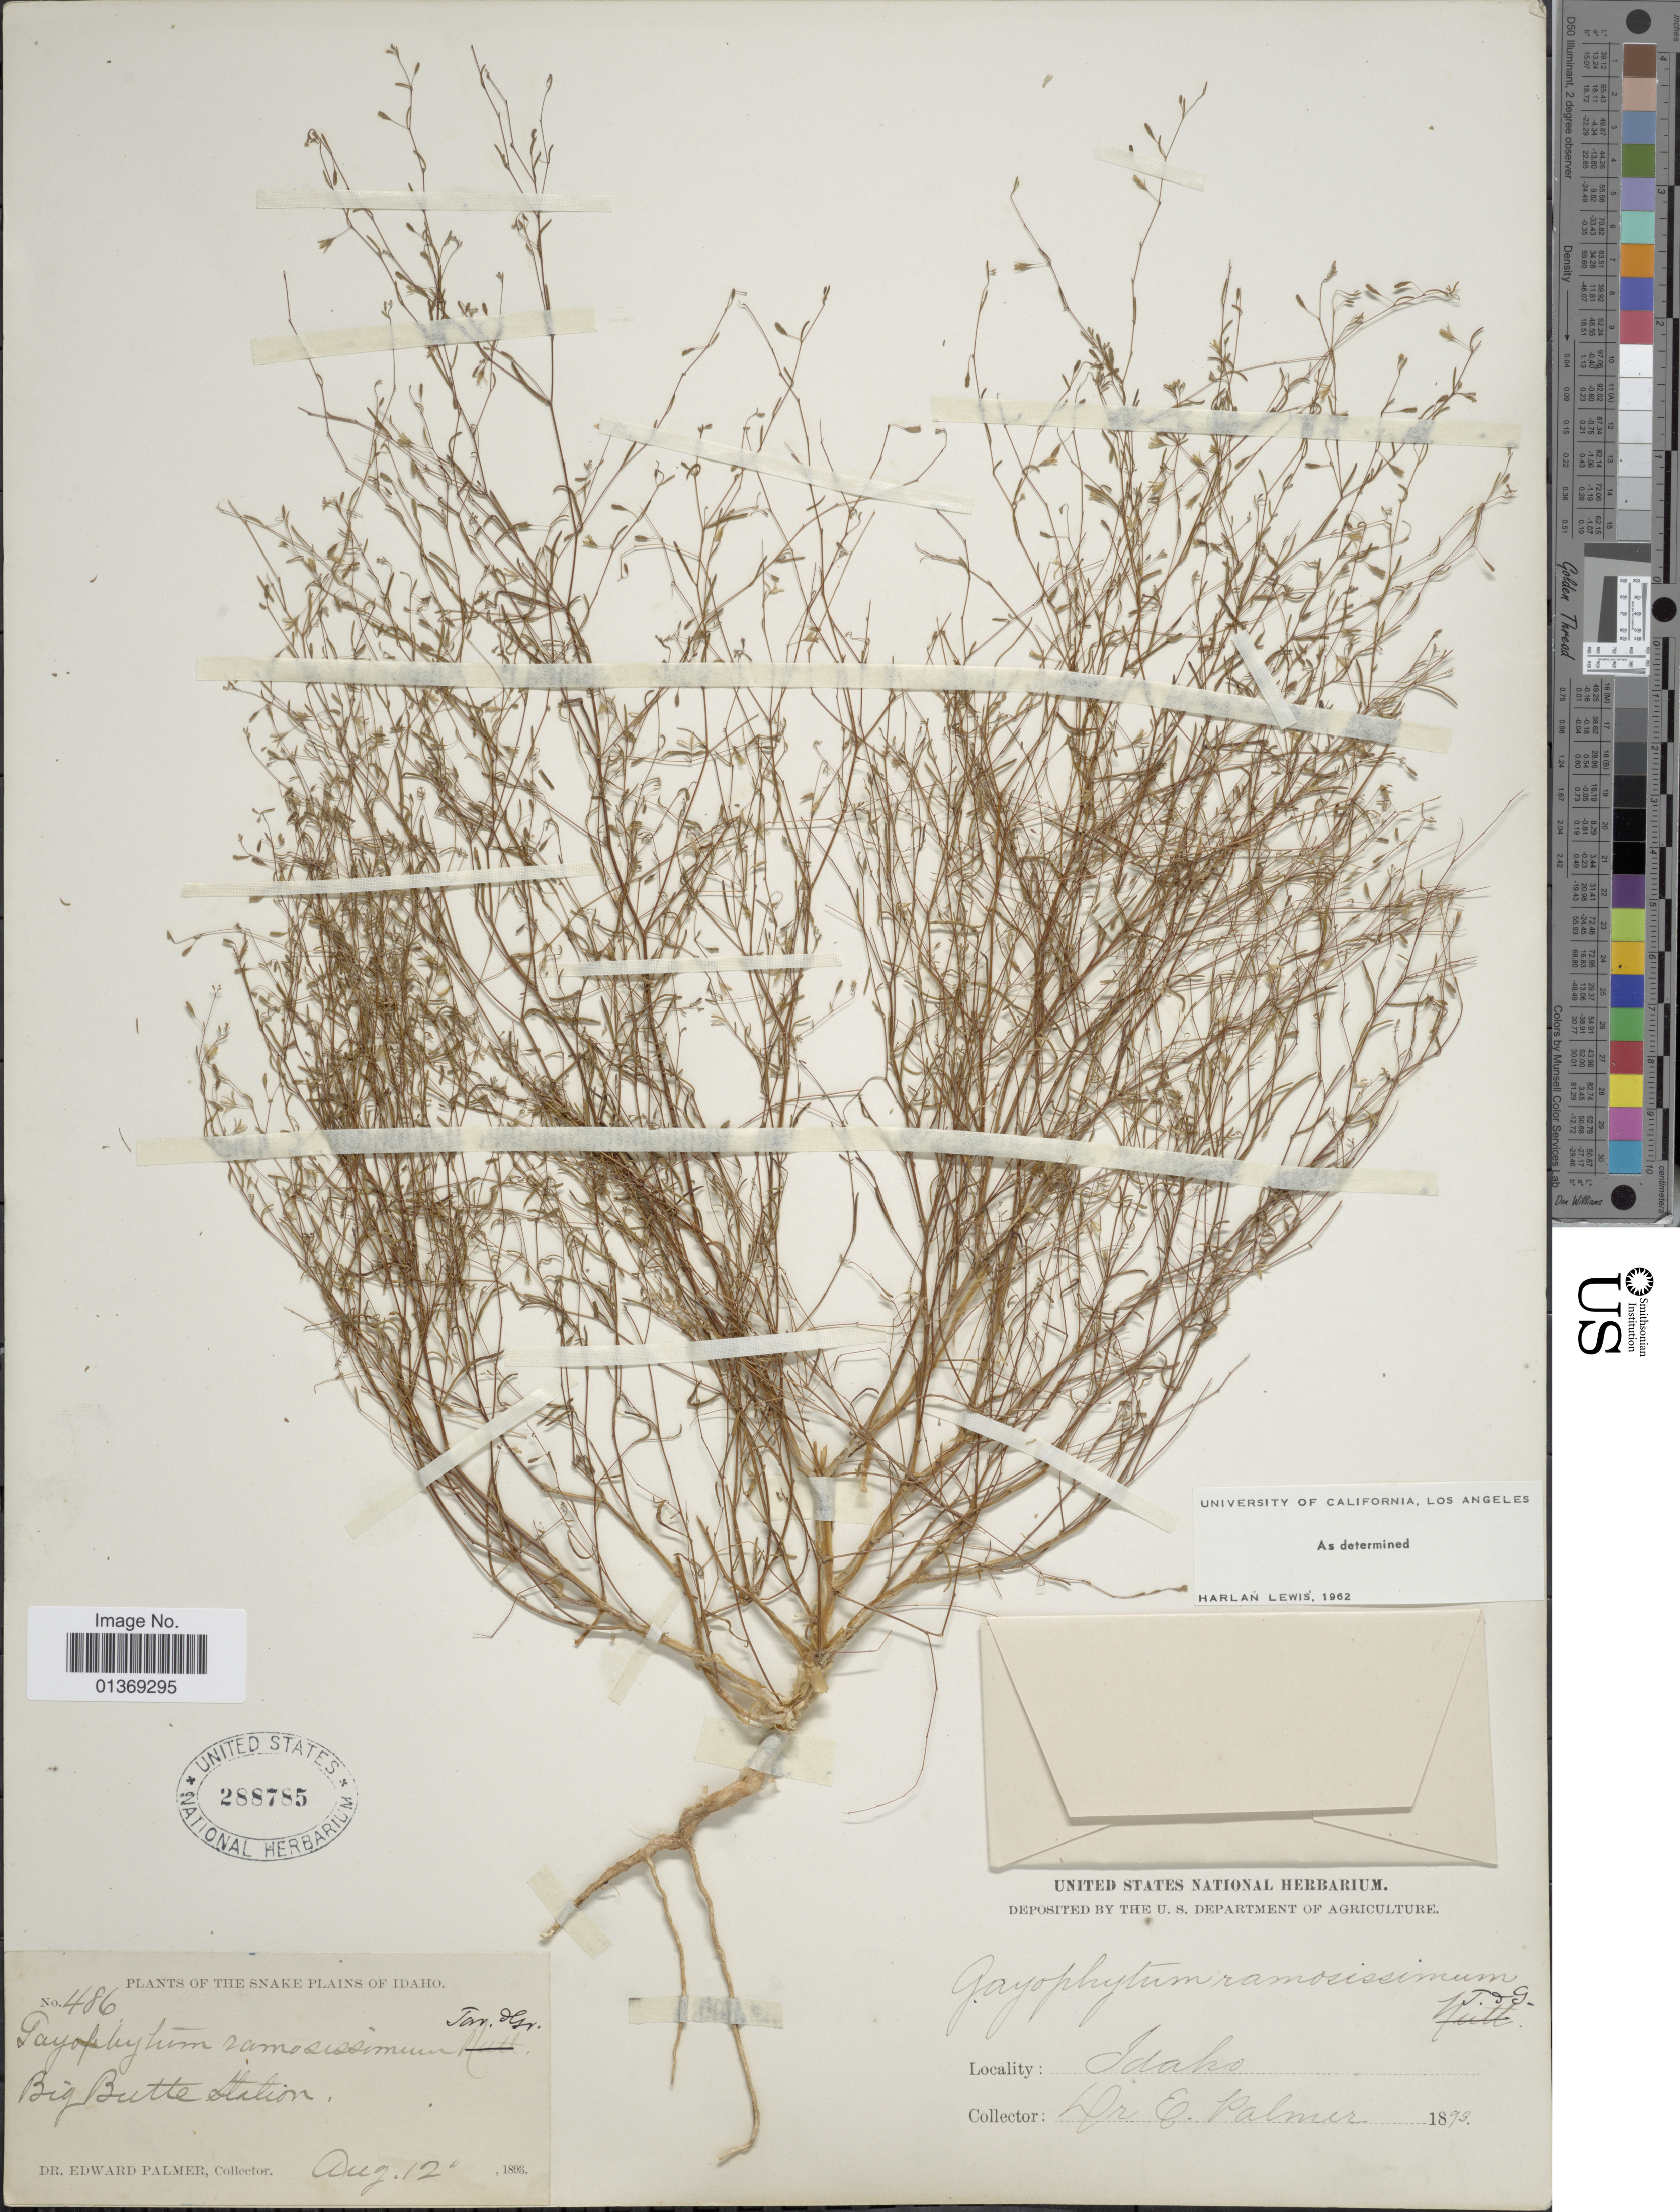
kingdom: Plantae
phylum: Tracheophyta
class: Magnoliopsida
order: Myrtales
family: Onagraceae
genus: Gayophytum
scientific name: Gayophytum ramosissimum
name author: Torr. & A. Gray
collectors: E. Palmer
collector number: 486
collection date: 1893-08-12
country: United States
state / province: Idaho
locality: Snake Plains of Idaho, Big Butte Station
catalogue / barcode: US 288785